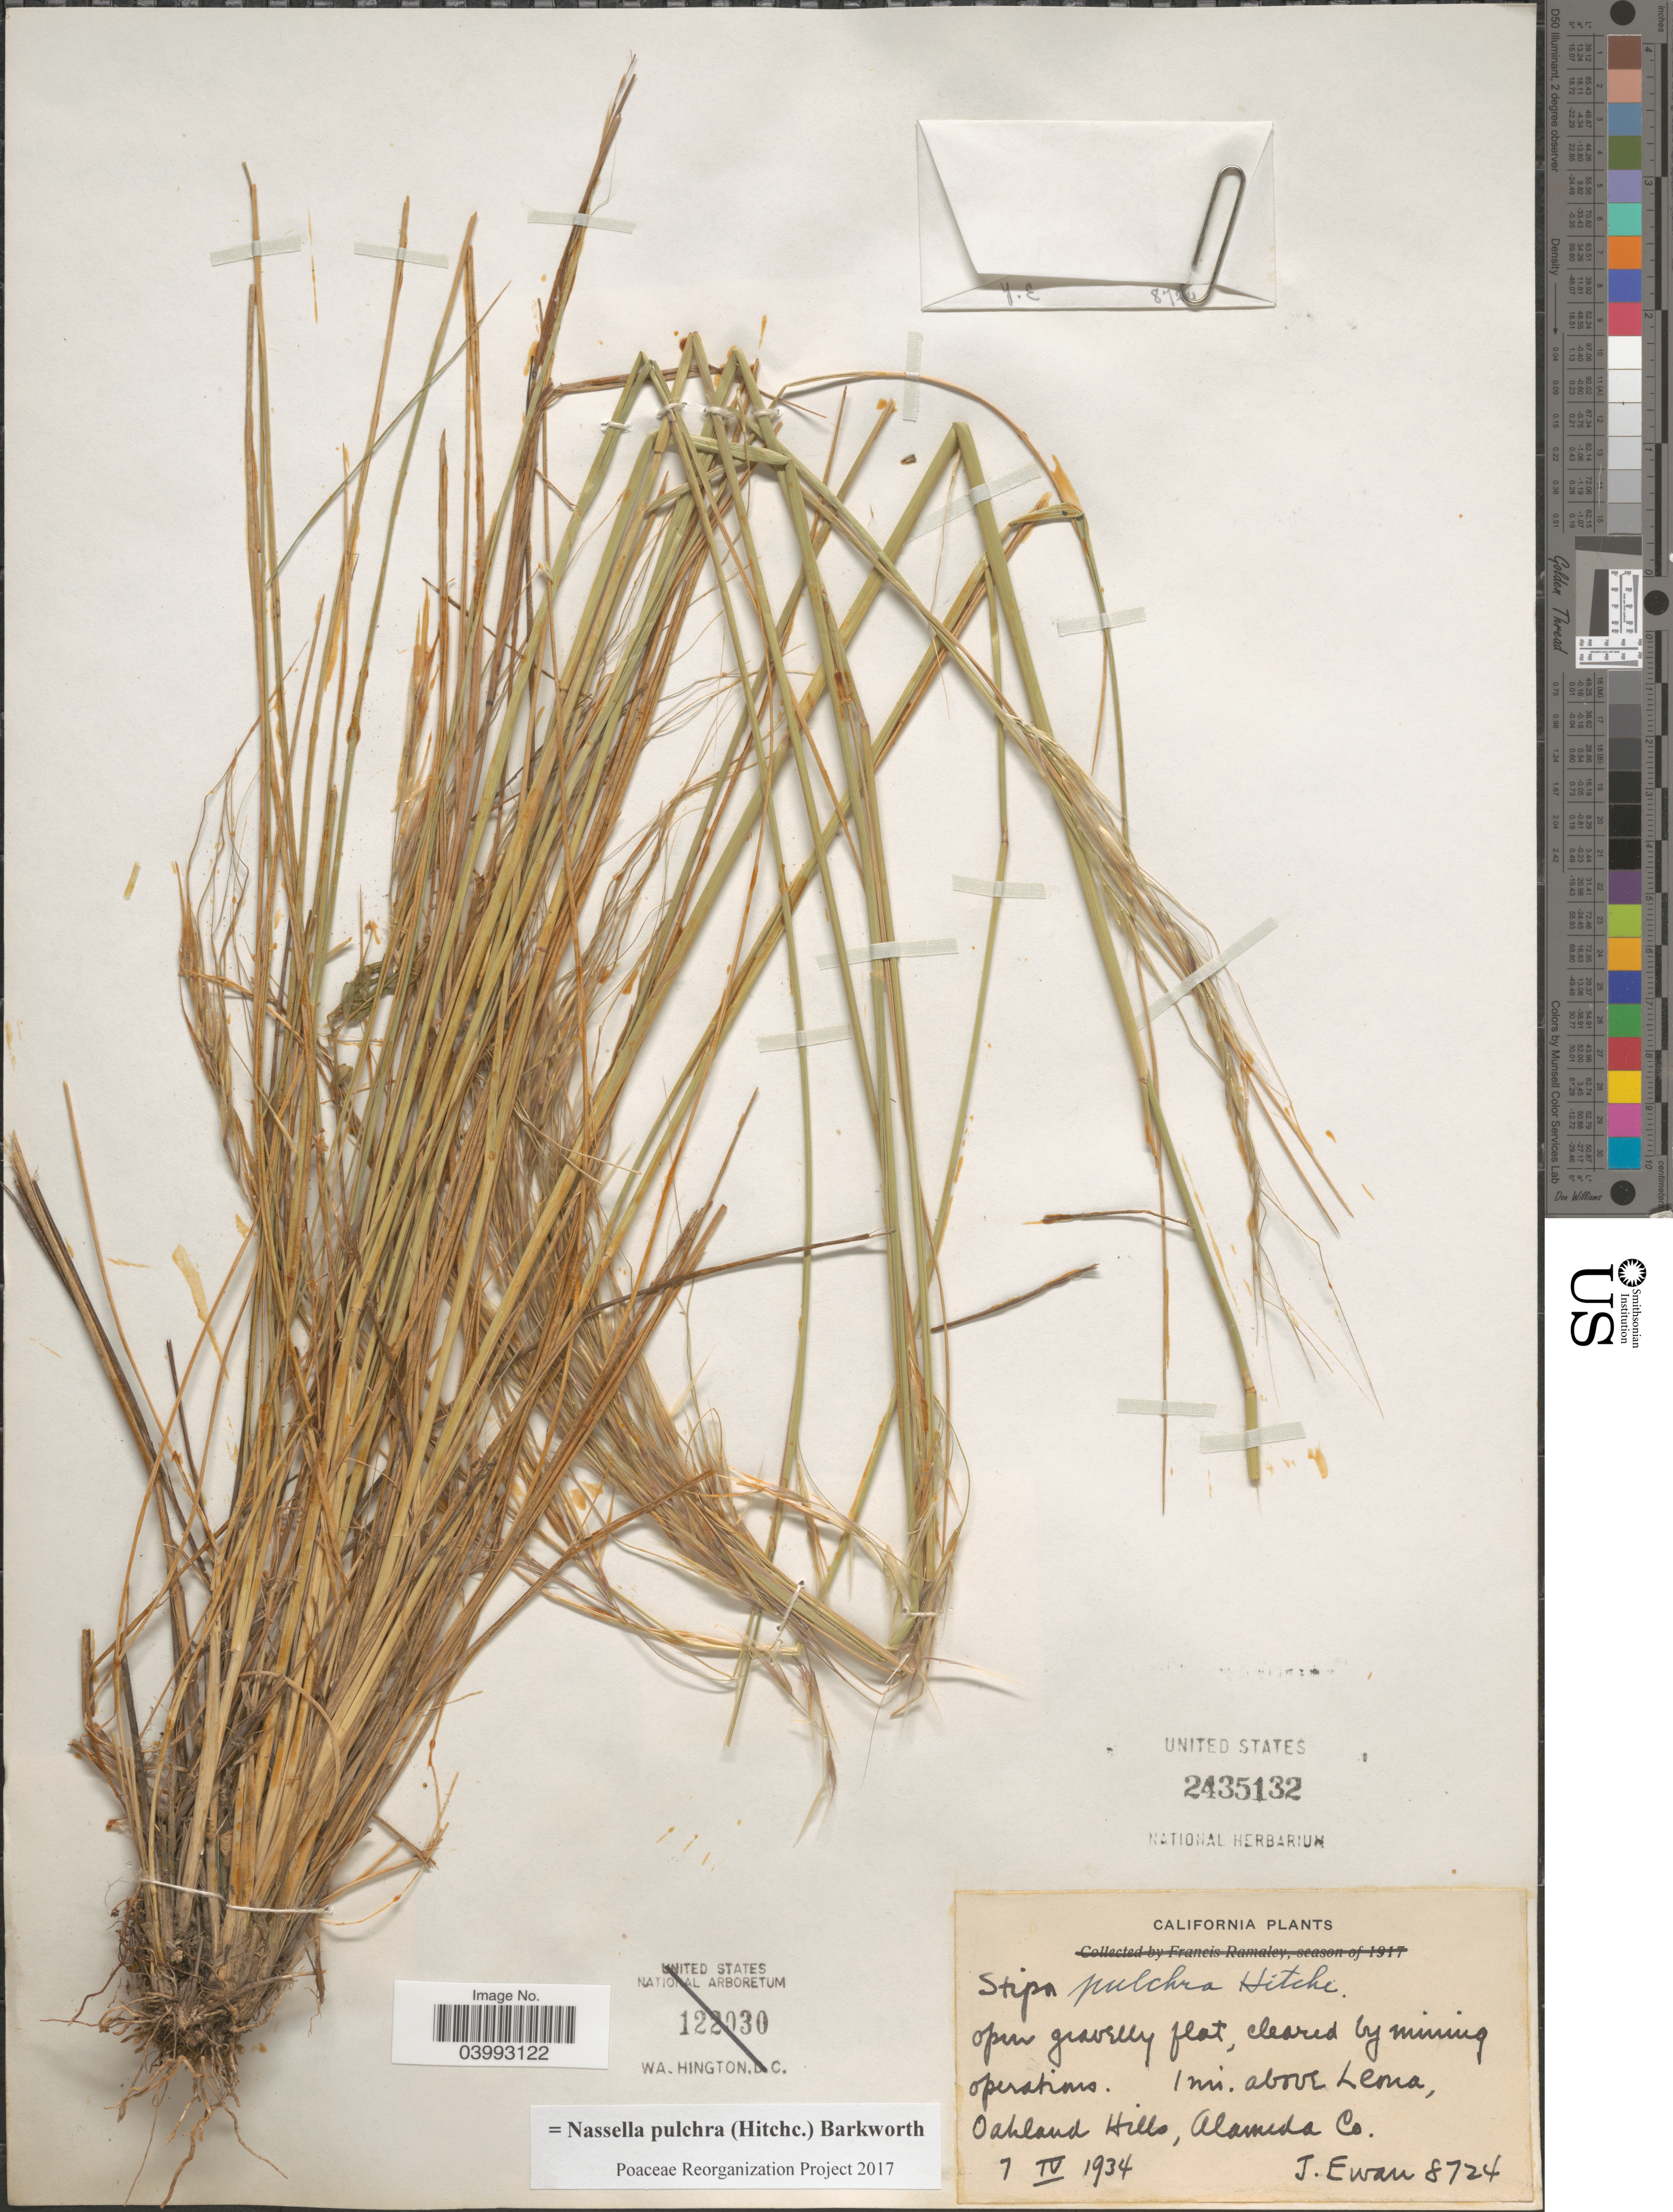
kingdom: Plantae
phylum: Tracheophyta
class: Liliopsida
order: Poales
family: Poaceae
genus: Nassella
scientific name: Nassella pulchra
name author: (Hitchc.) Barkworth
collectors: J. A. Ewan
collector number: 8724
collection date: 1934-04-07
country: United States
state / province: California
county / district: Alameda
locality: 1 mi. above Leona, Oakland Hills, Alameda Co.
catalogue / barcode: US 2435132